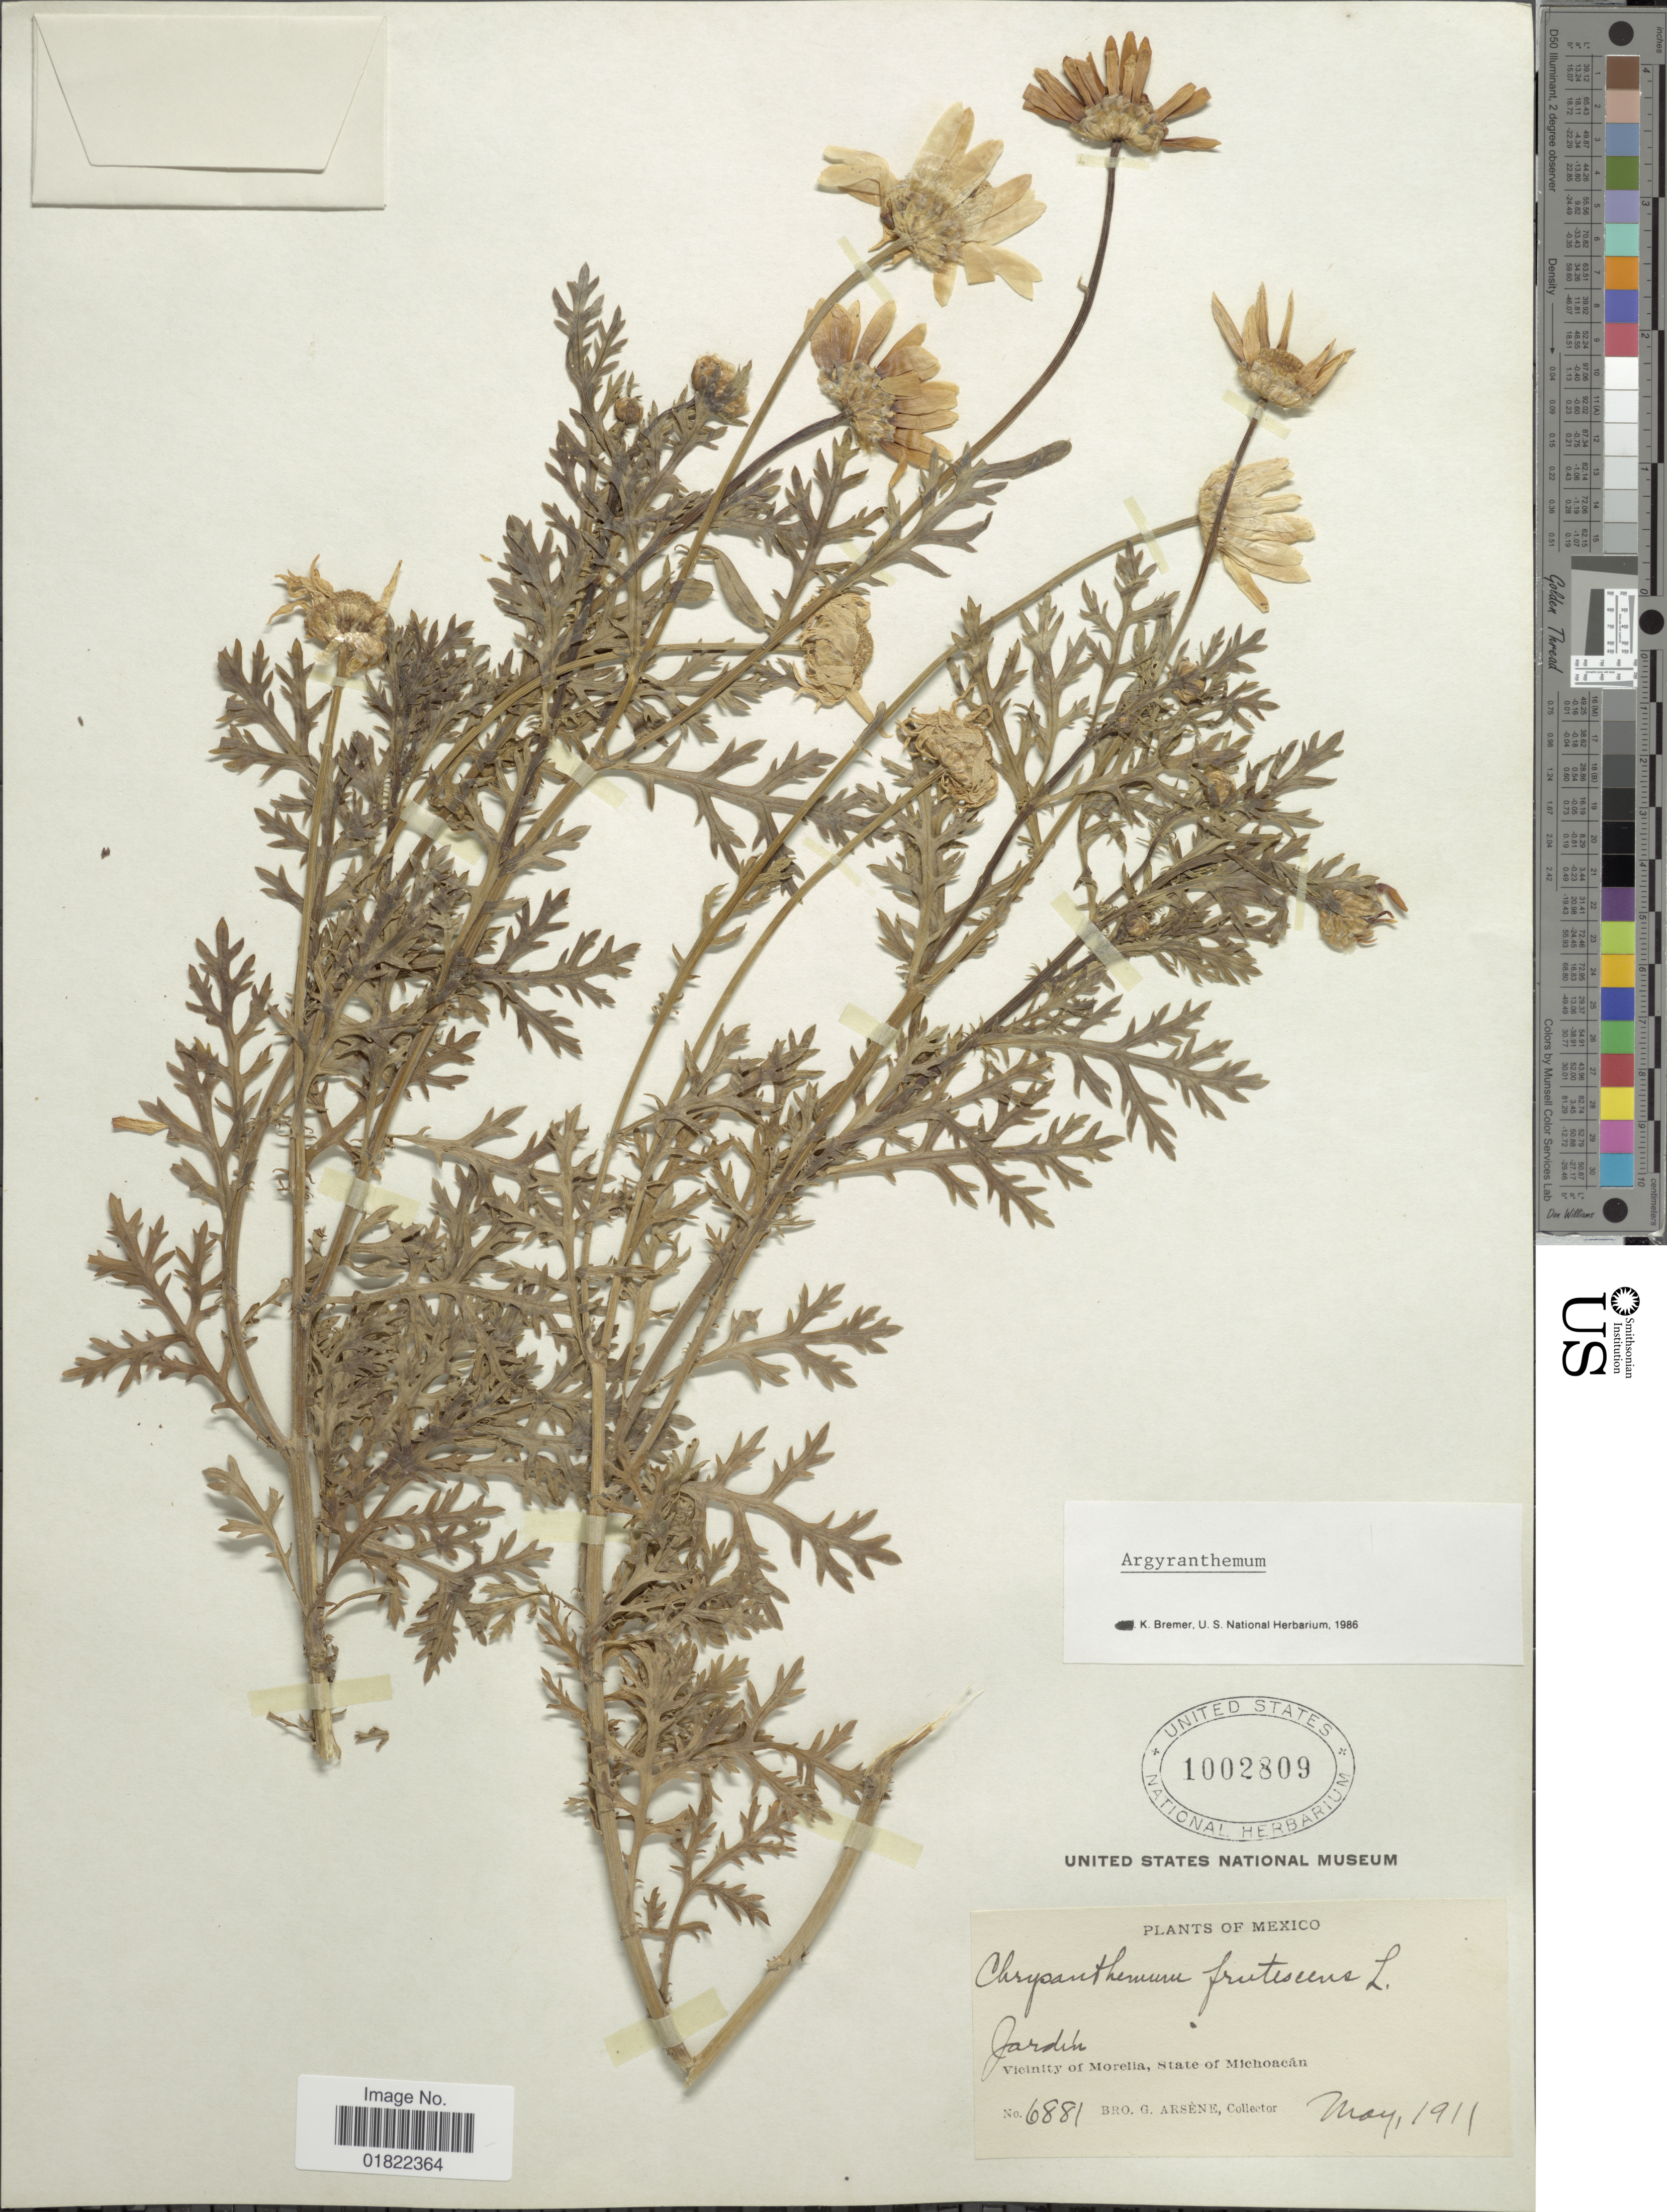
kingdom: Plantae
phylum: Tracheophyta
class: Magnoliopsida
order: Asterales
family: Asteraceae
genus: Argyranthemum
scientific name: Argyranthemum frutescens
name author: L.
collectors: Bro. G. Arsène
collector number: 6881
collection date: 1911-05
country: Mexico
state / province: Michoacán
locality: Vicinity of Morelia, State of Michoacan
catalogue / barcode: US 1002809